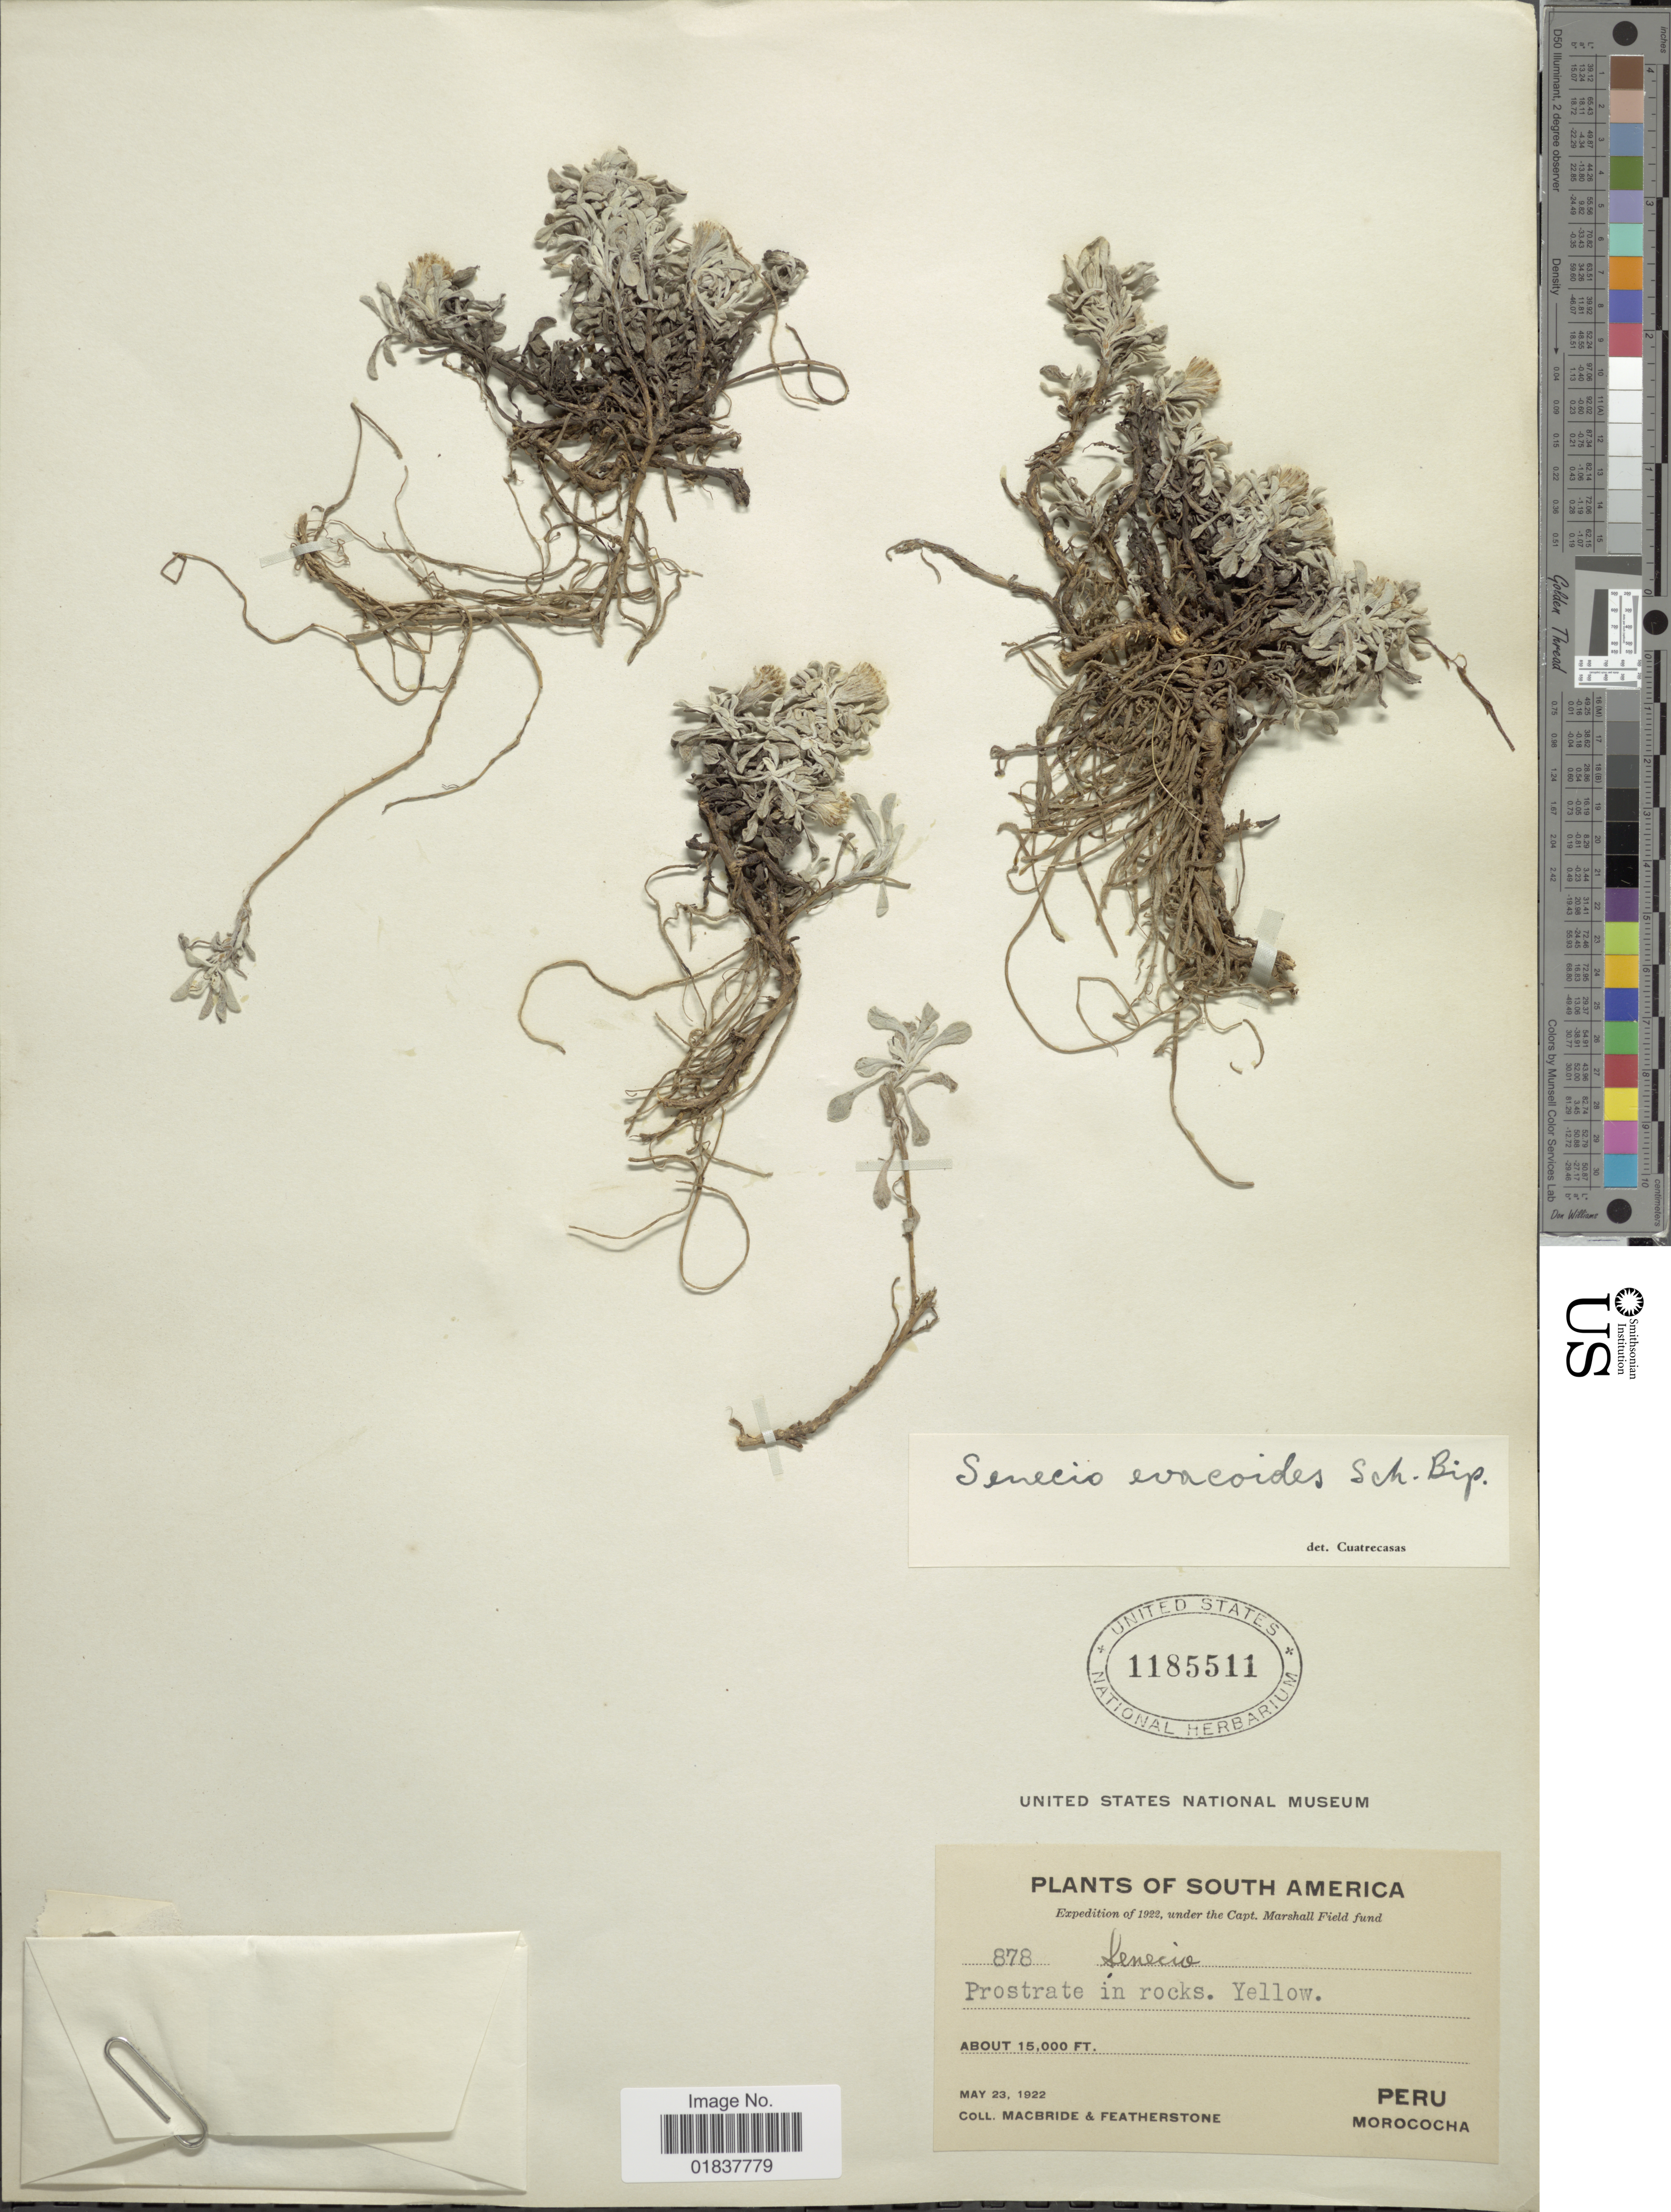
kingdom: Plantae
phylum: Tracheophyta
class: Magnoliopsida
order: Asterales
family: Asteraceae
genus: Senecio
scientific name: Senecio evacoides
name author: Sch. Bip.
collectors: Macbride, -- & -. Featherstone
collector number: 878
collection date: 1922-05-23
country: Peru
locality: South America, Morococha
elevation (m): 4572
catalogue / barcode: US 1185511